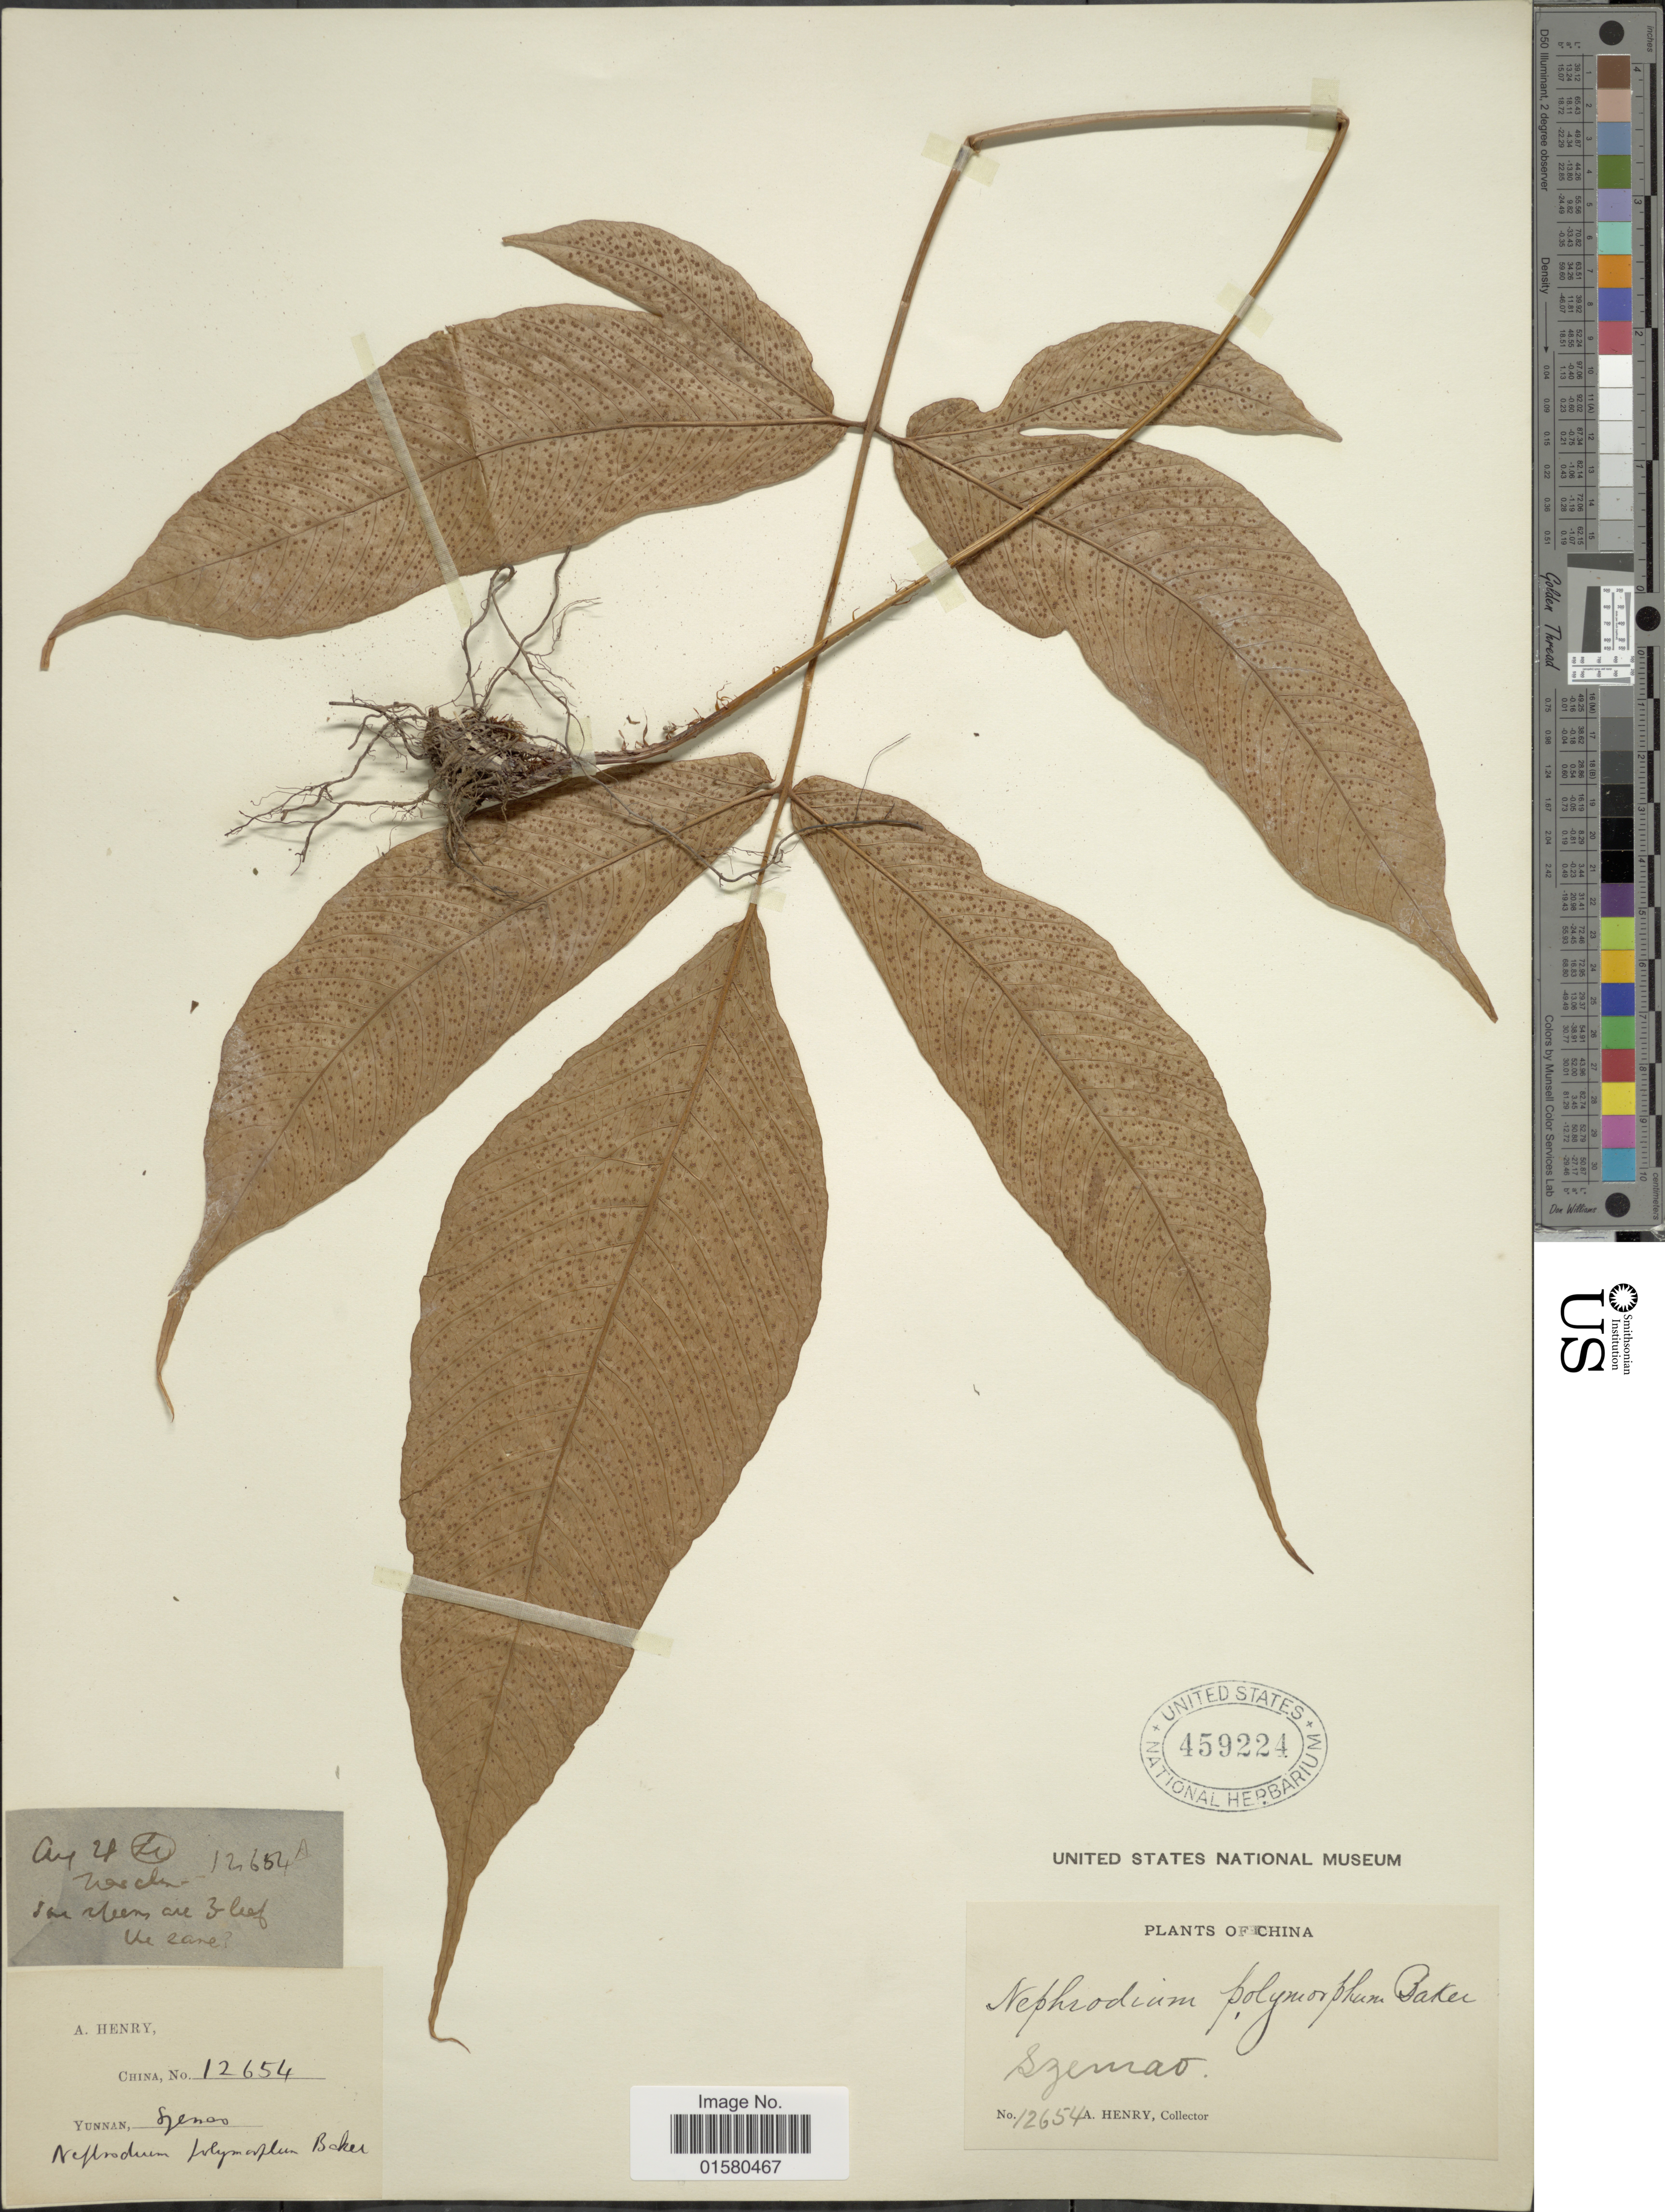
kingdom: Plantae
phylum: Tracheophyta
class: Polypodiopsida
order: Polypodiales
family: Tectariaceae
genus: Tectaria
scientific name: Tectaria polymorpha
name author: (Wall. ex Hook.) Copel.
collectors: A. Henry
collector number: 12654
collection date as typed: Transcribed d/m/y: /8/28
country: China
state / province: Yunnan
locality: Yunnan, Szemao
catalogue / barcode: US 459224